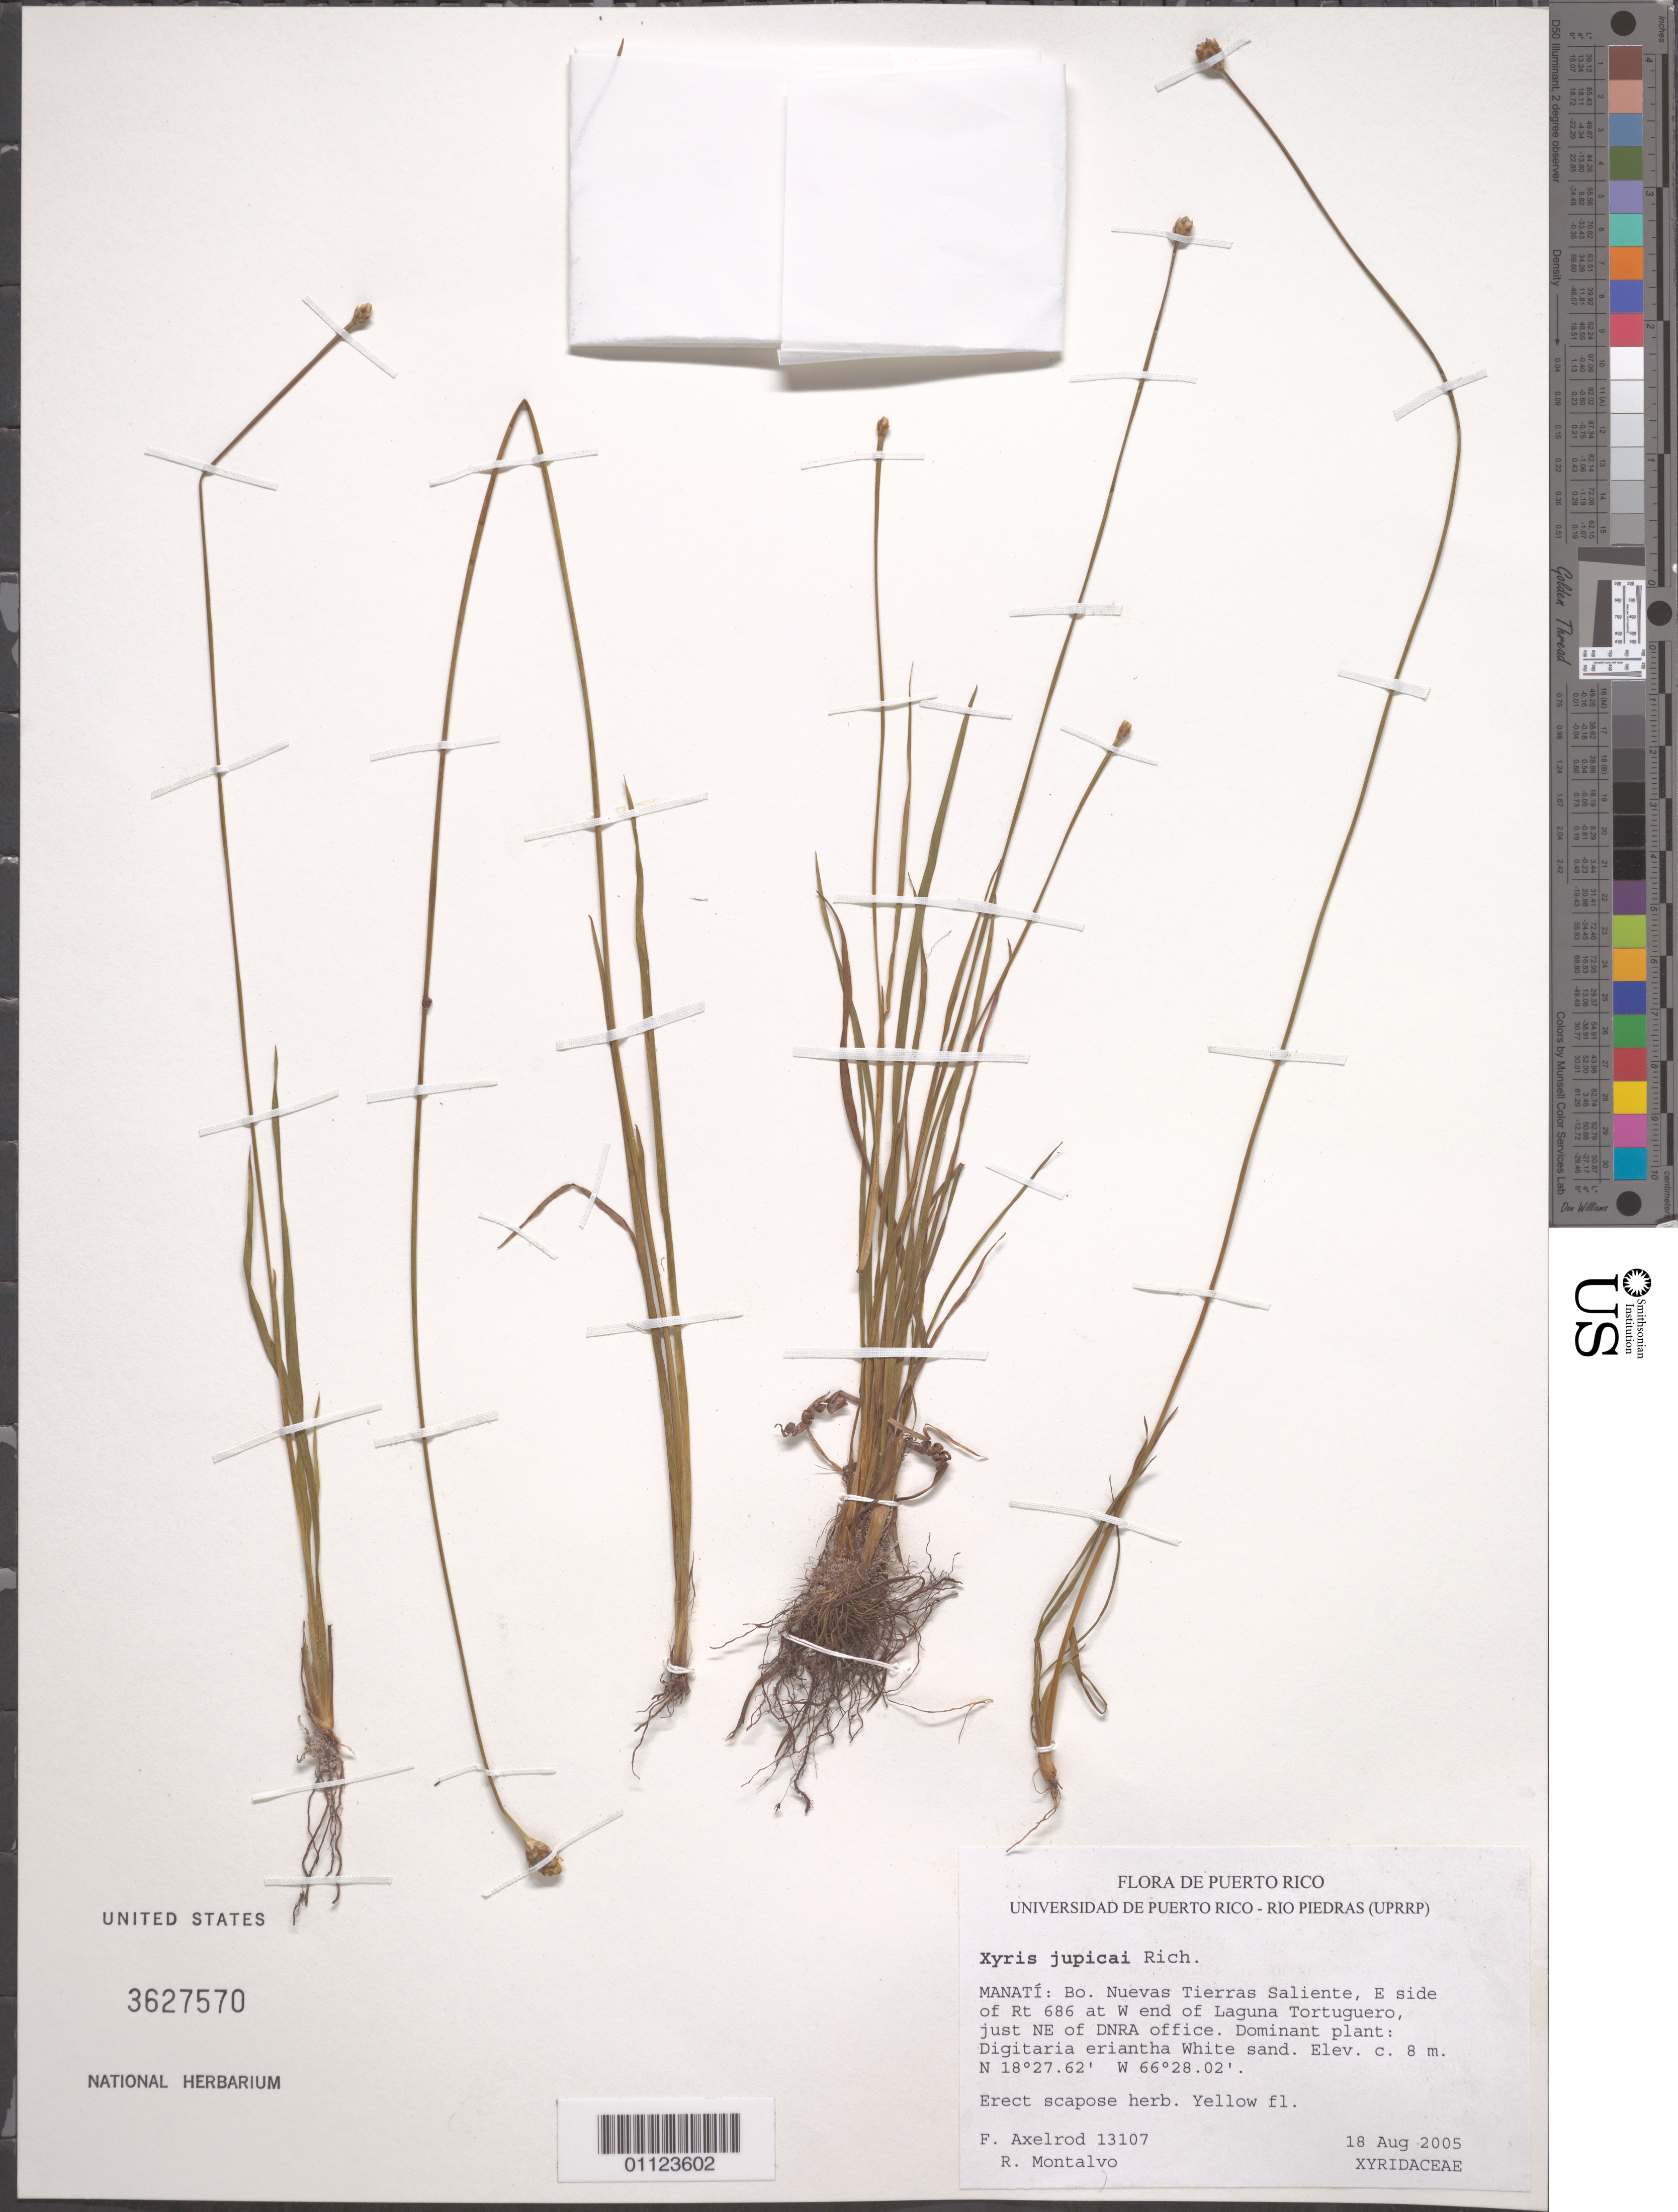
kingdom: Plantae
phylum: Tracheophyta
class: Liliopsida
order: Poales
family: Xyridaceae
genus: Xyris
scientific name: Xyris jupicai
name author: Rich.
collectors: F. S. Axelrod & R. Montalvo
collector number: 13107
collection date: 2005-08-18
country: Puerto Rico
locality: Manatí: Bo. Nuevas Tierras Saliente, E side of Rt. 686 at W end of Laguna Tortuguero, just NE of DNRA office.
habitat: Dominant plant: Digitaria eriantha. White sand.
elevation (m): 8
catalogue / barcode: US 3627570